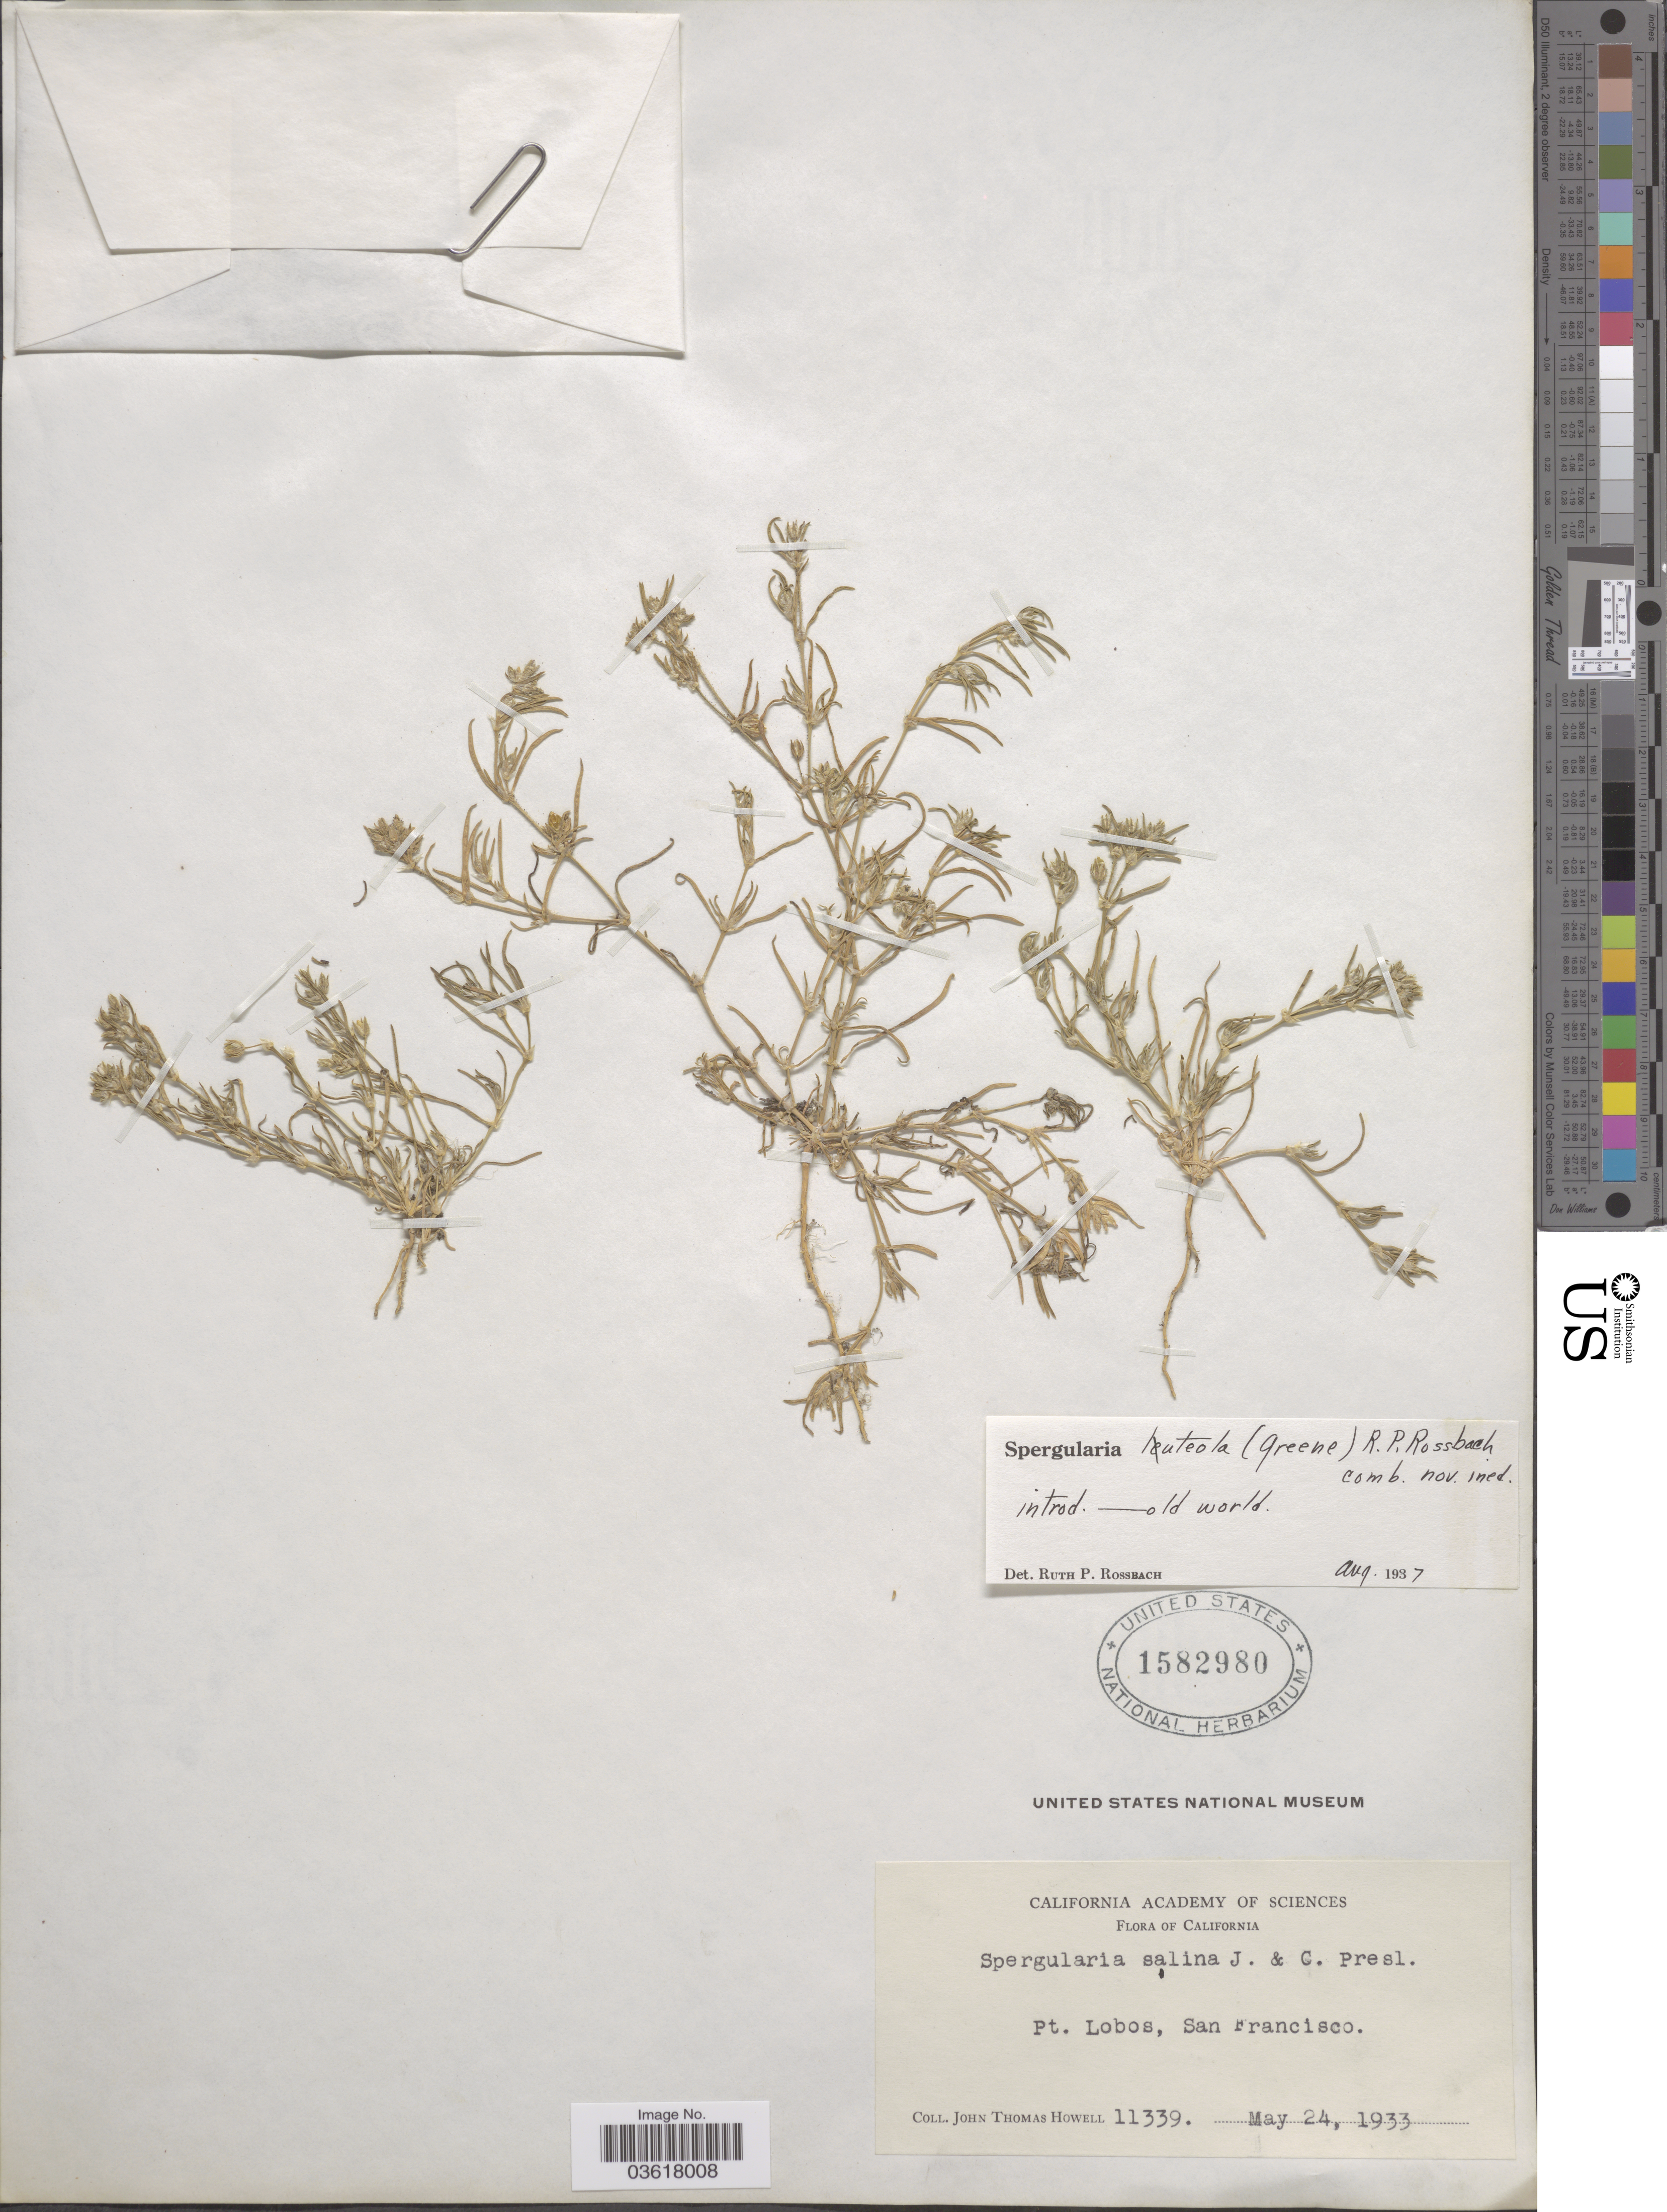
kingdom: Plantae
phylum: Tracheophyta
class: Magnoliopsida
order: Caryophyllales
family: Caryophyllaceae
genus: Spergularia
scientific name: Spergularia bocconi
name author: Foucaud ex Merino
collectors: J. T. Howell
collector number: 11339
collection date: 1933-05-24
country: United States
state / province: California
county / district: San Francisco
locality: Pt. Lobos, San Francisco.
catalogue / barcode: US 1582980